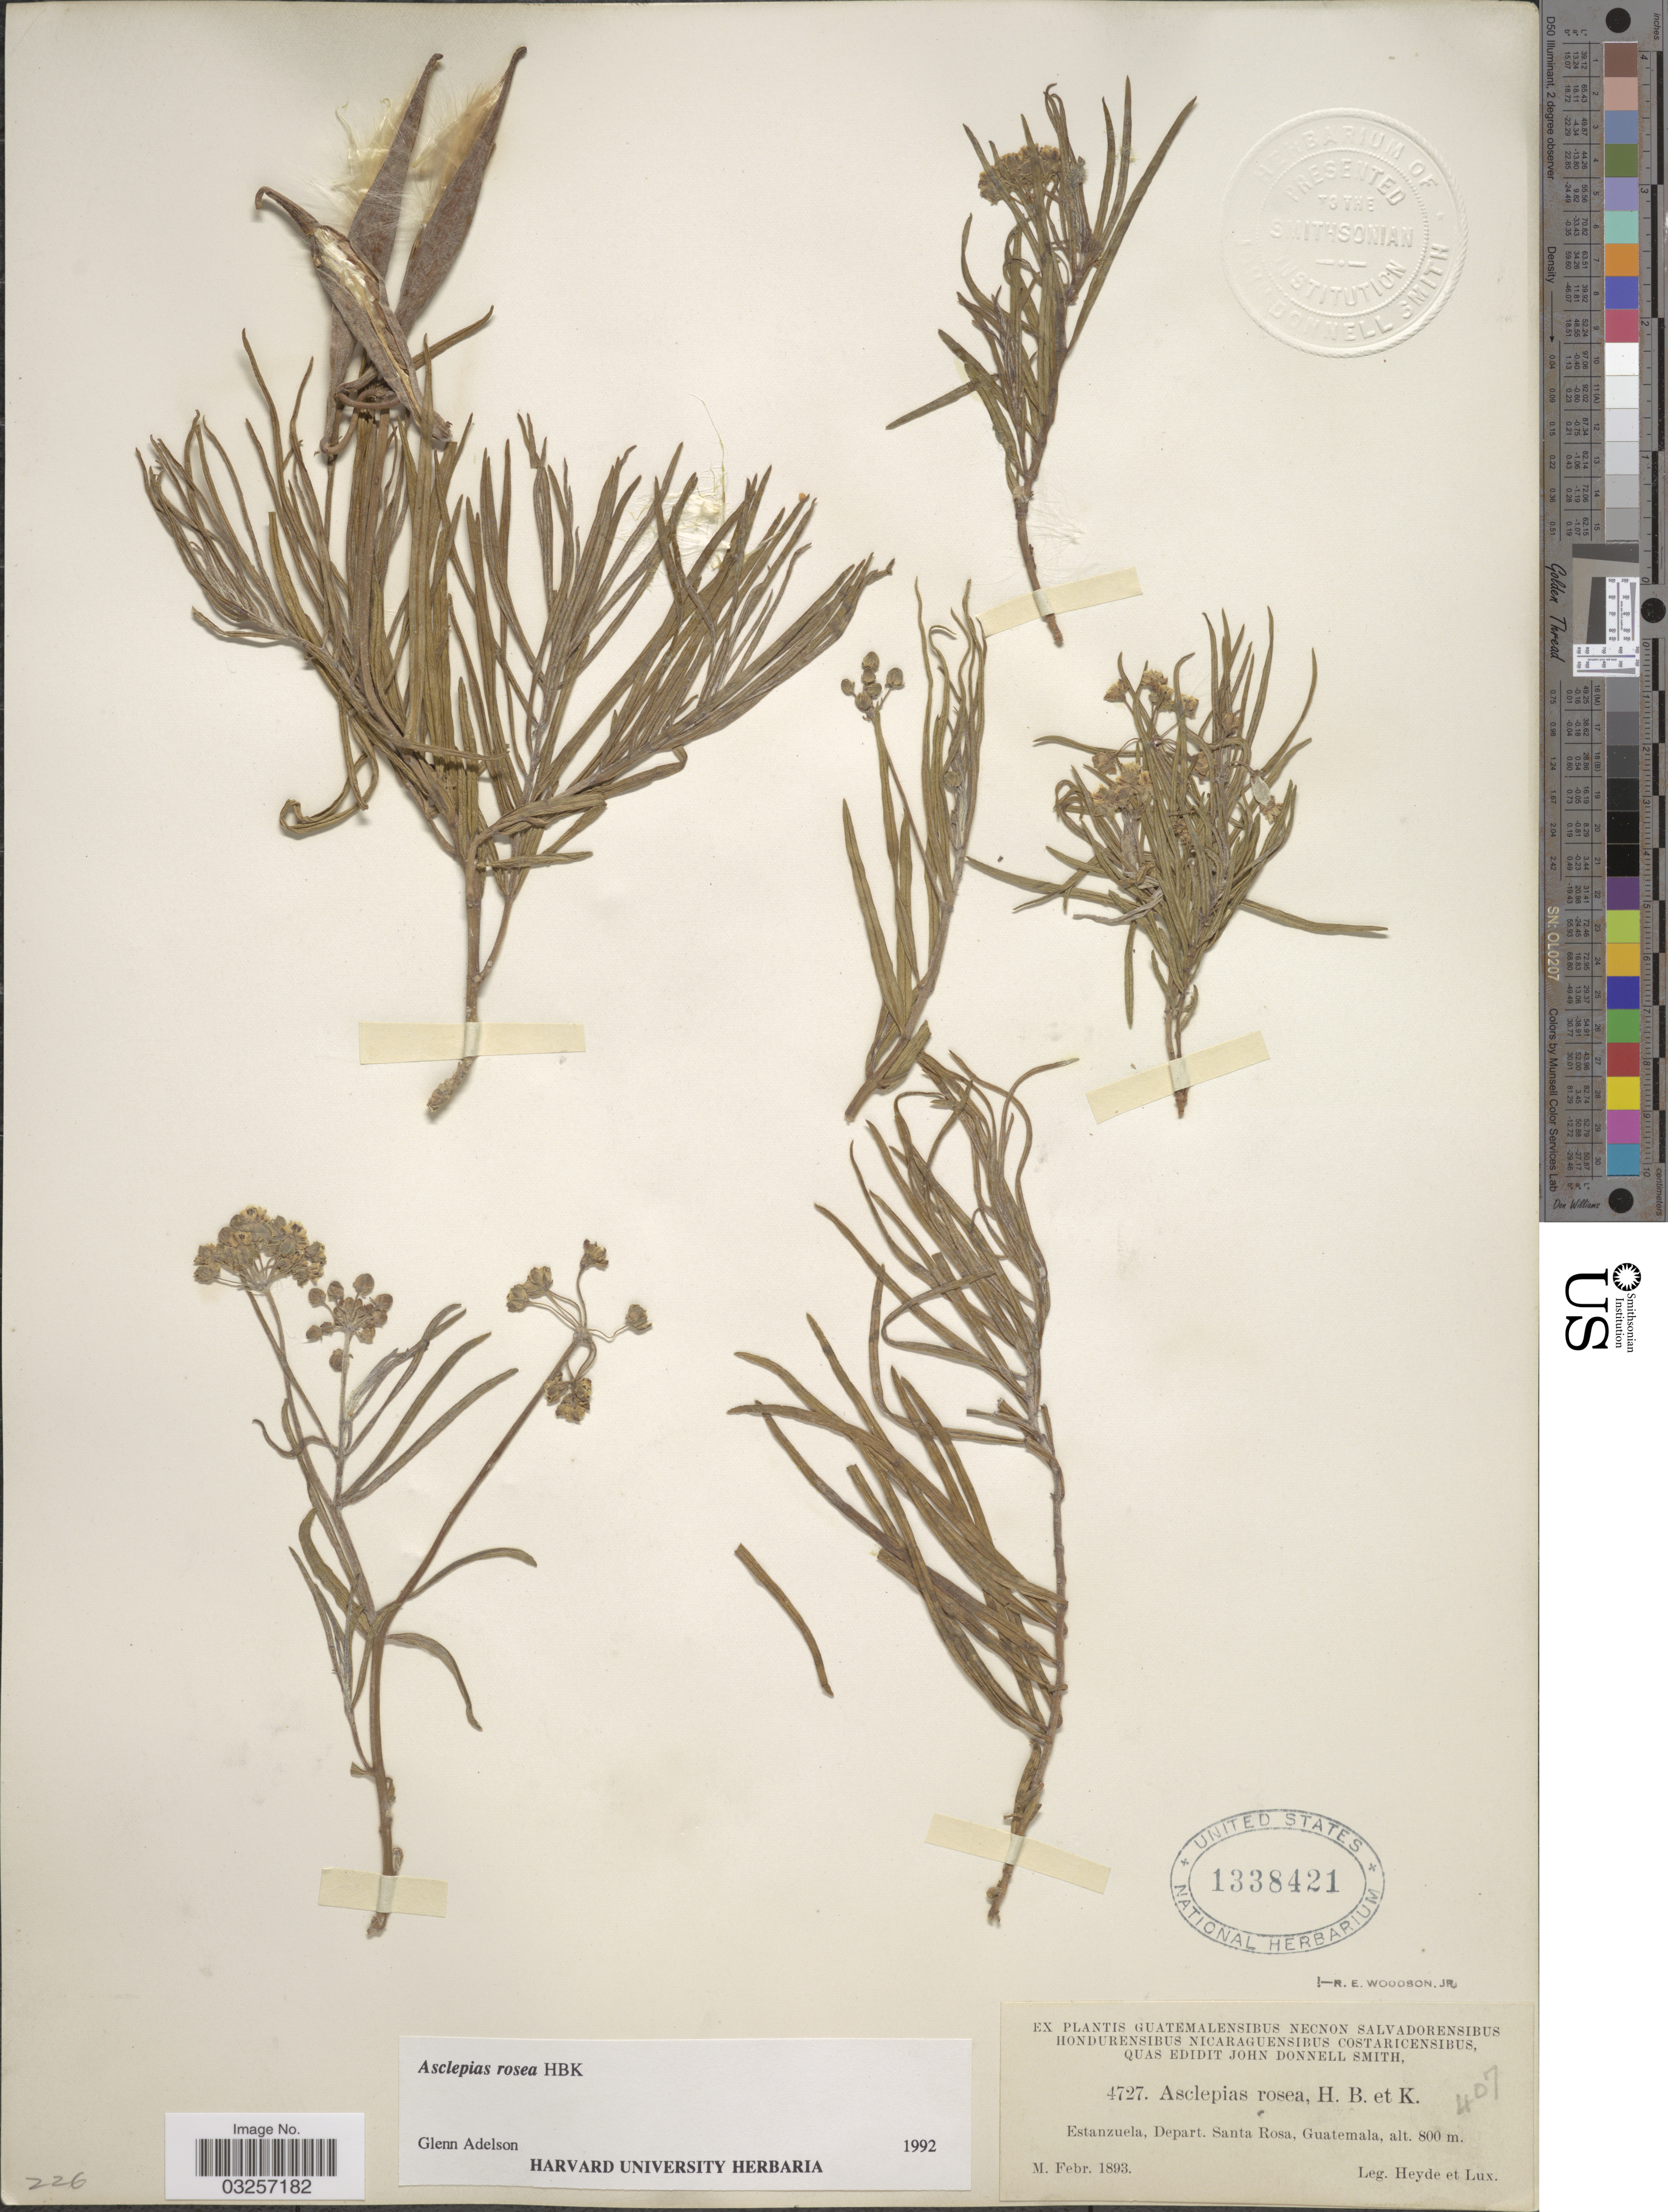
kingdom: Plantae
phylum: Tracheophyta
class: Magnoliopsida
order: Gentianales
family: Apocynaceae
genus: Asclepias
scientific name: Asclepias rosea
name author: Kunth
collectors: Heyde & Lux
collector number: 4727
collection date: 1893-02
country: Guatemala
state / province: Santa Rosa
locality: Estanzuela, Depart. Santa Rosa.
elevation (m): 800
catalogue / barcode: US 1338421